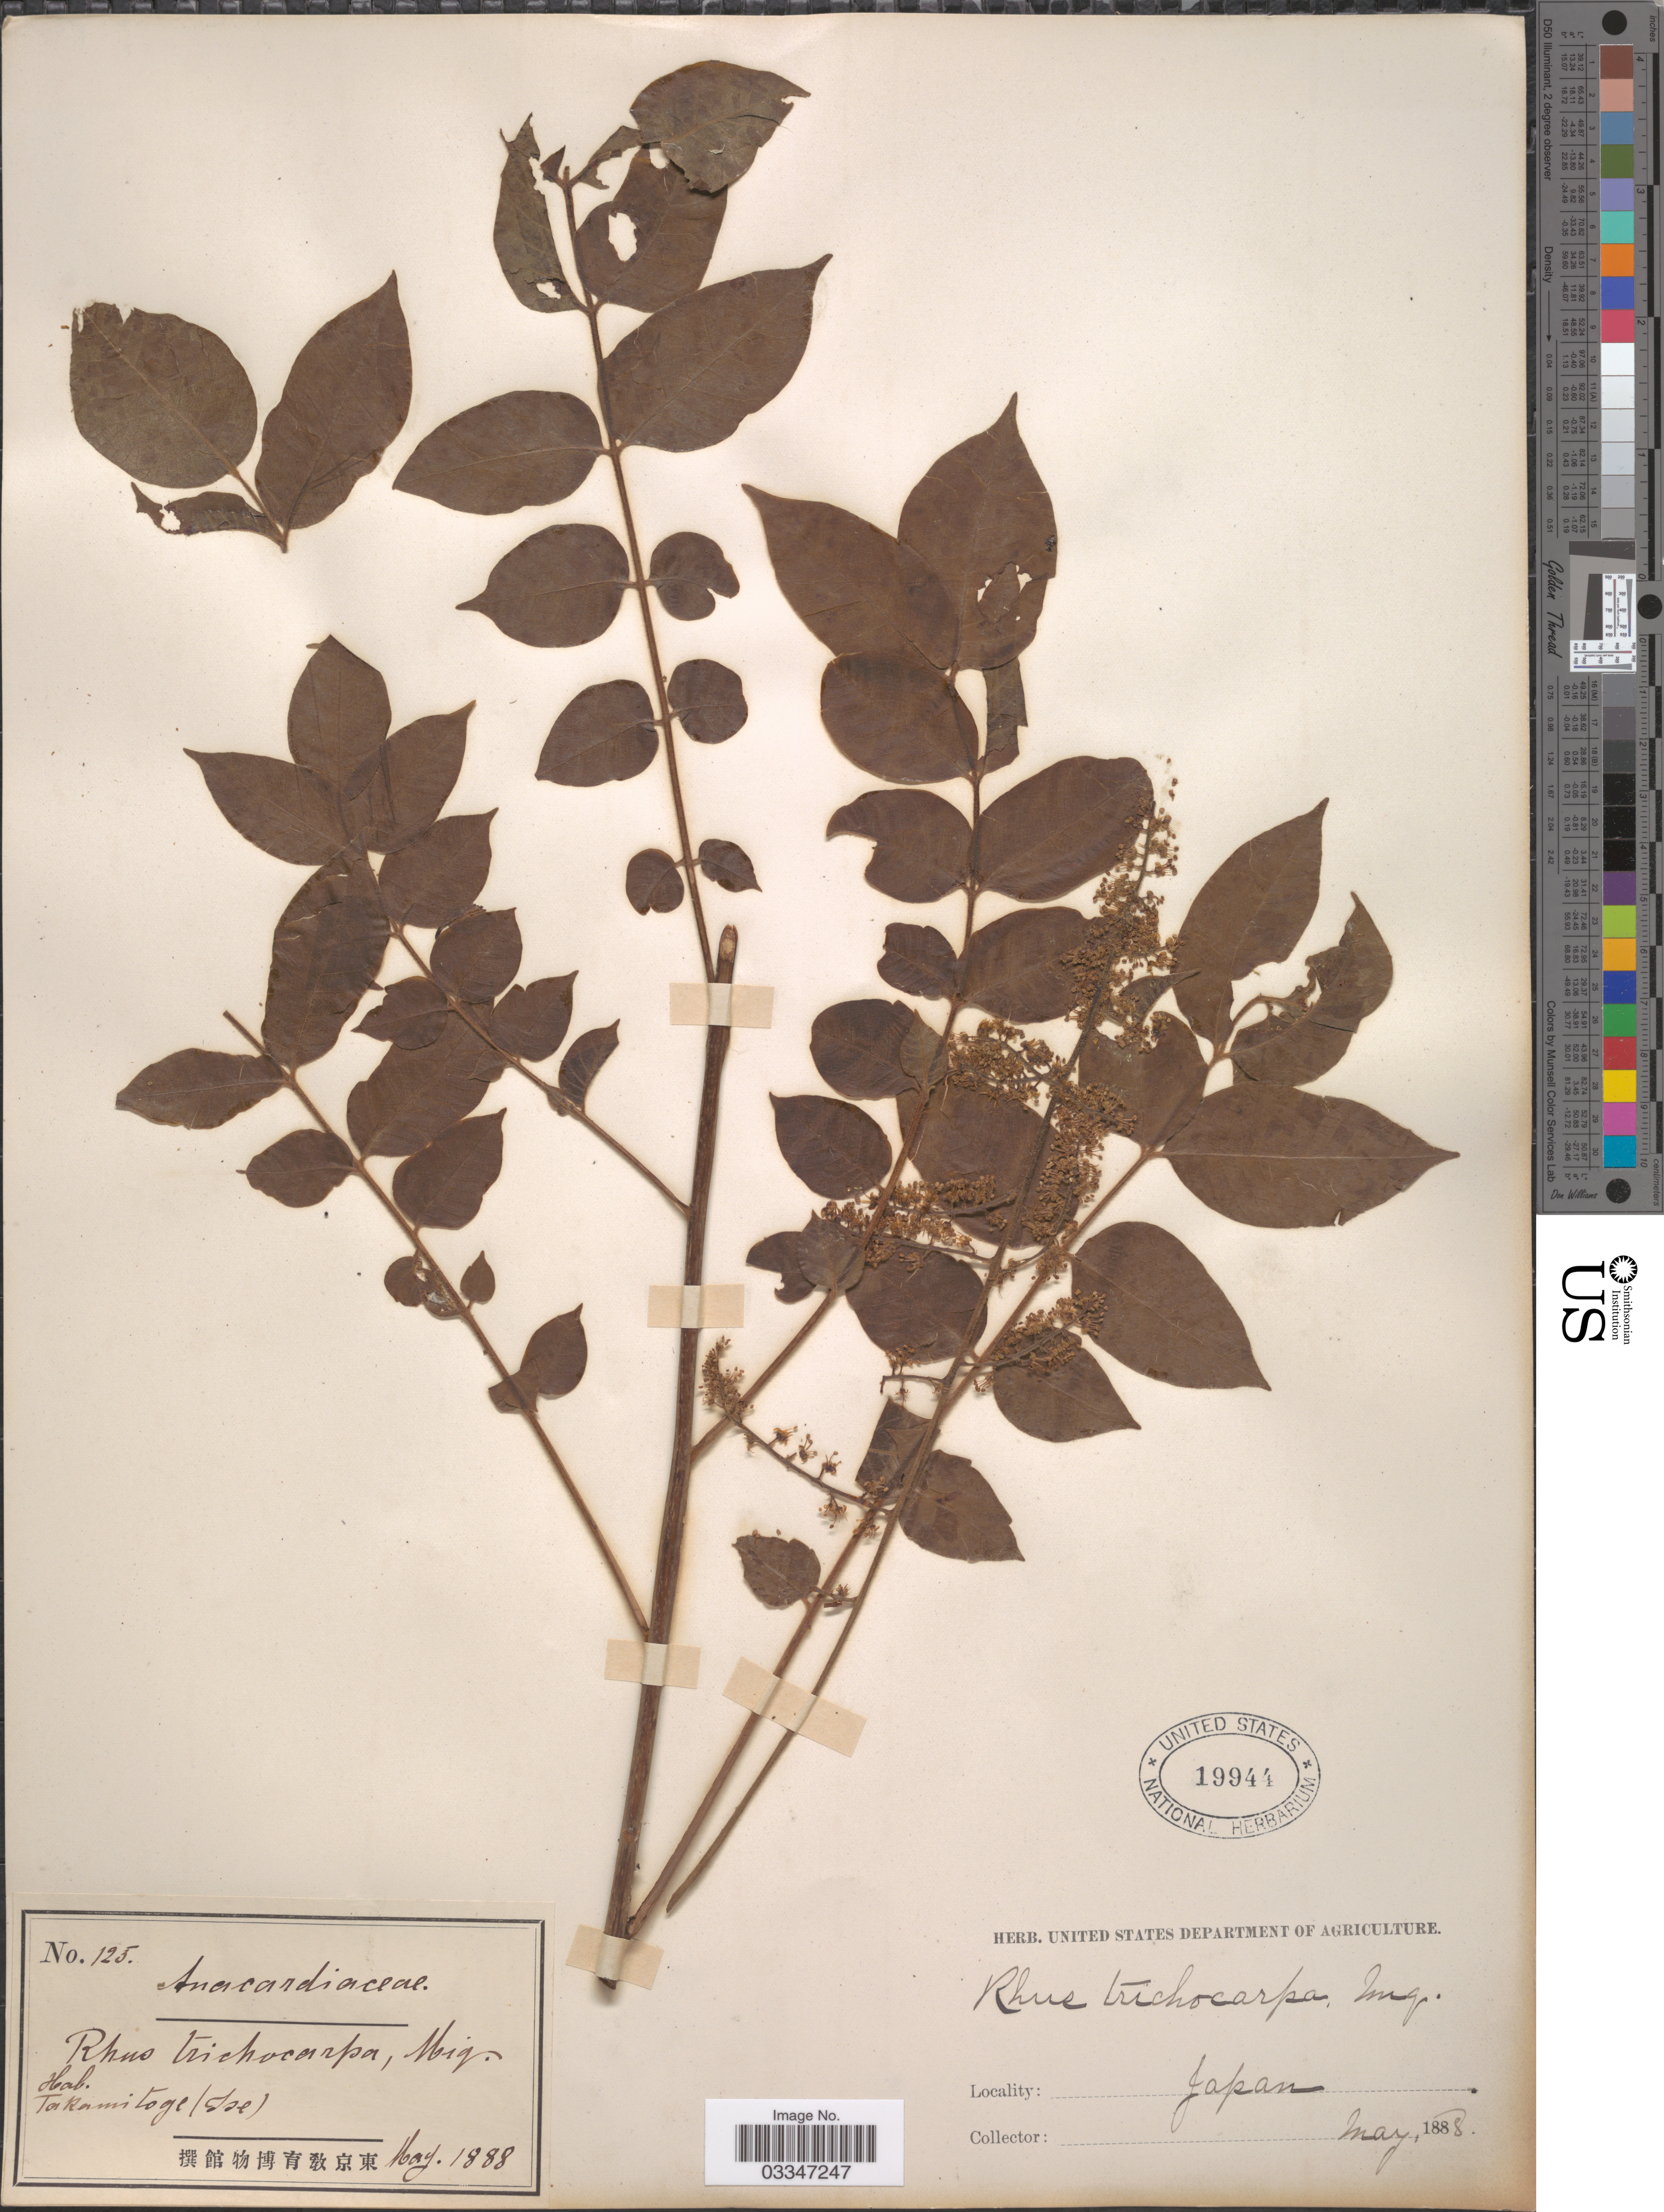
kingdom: Plantae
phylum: Tracheophyta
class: Magnoliopsida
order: Sapindales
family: Anacardiaceae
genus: Rhus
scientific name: Rhus trichocarpa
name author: Miq.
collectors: ex herb. U. S. Department of Agriculture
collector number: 125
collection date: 1888-05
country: Japan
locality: Takamitoge (Ise).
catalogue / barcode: US 19944